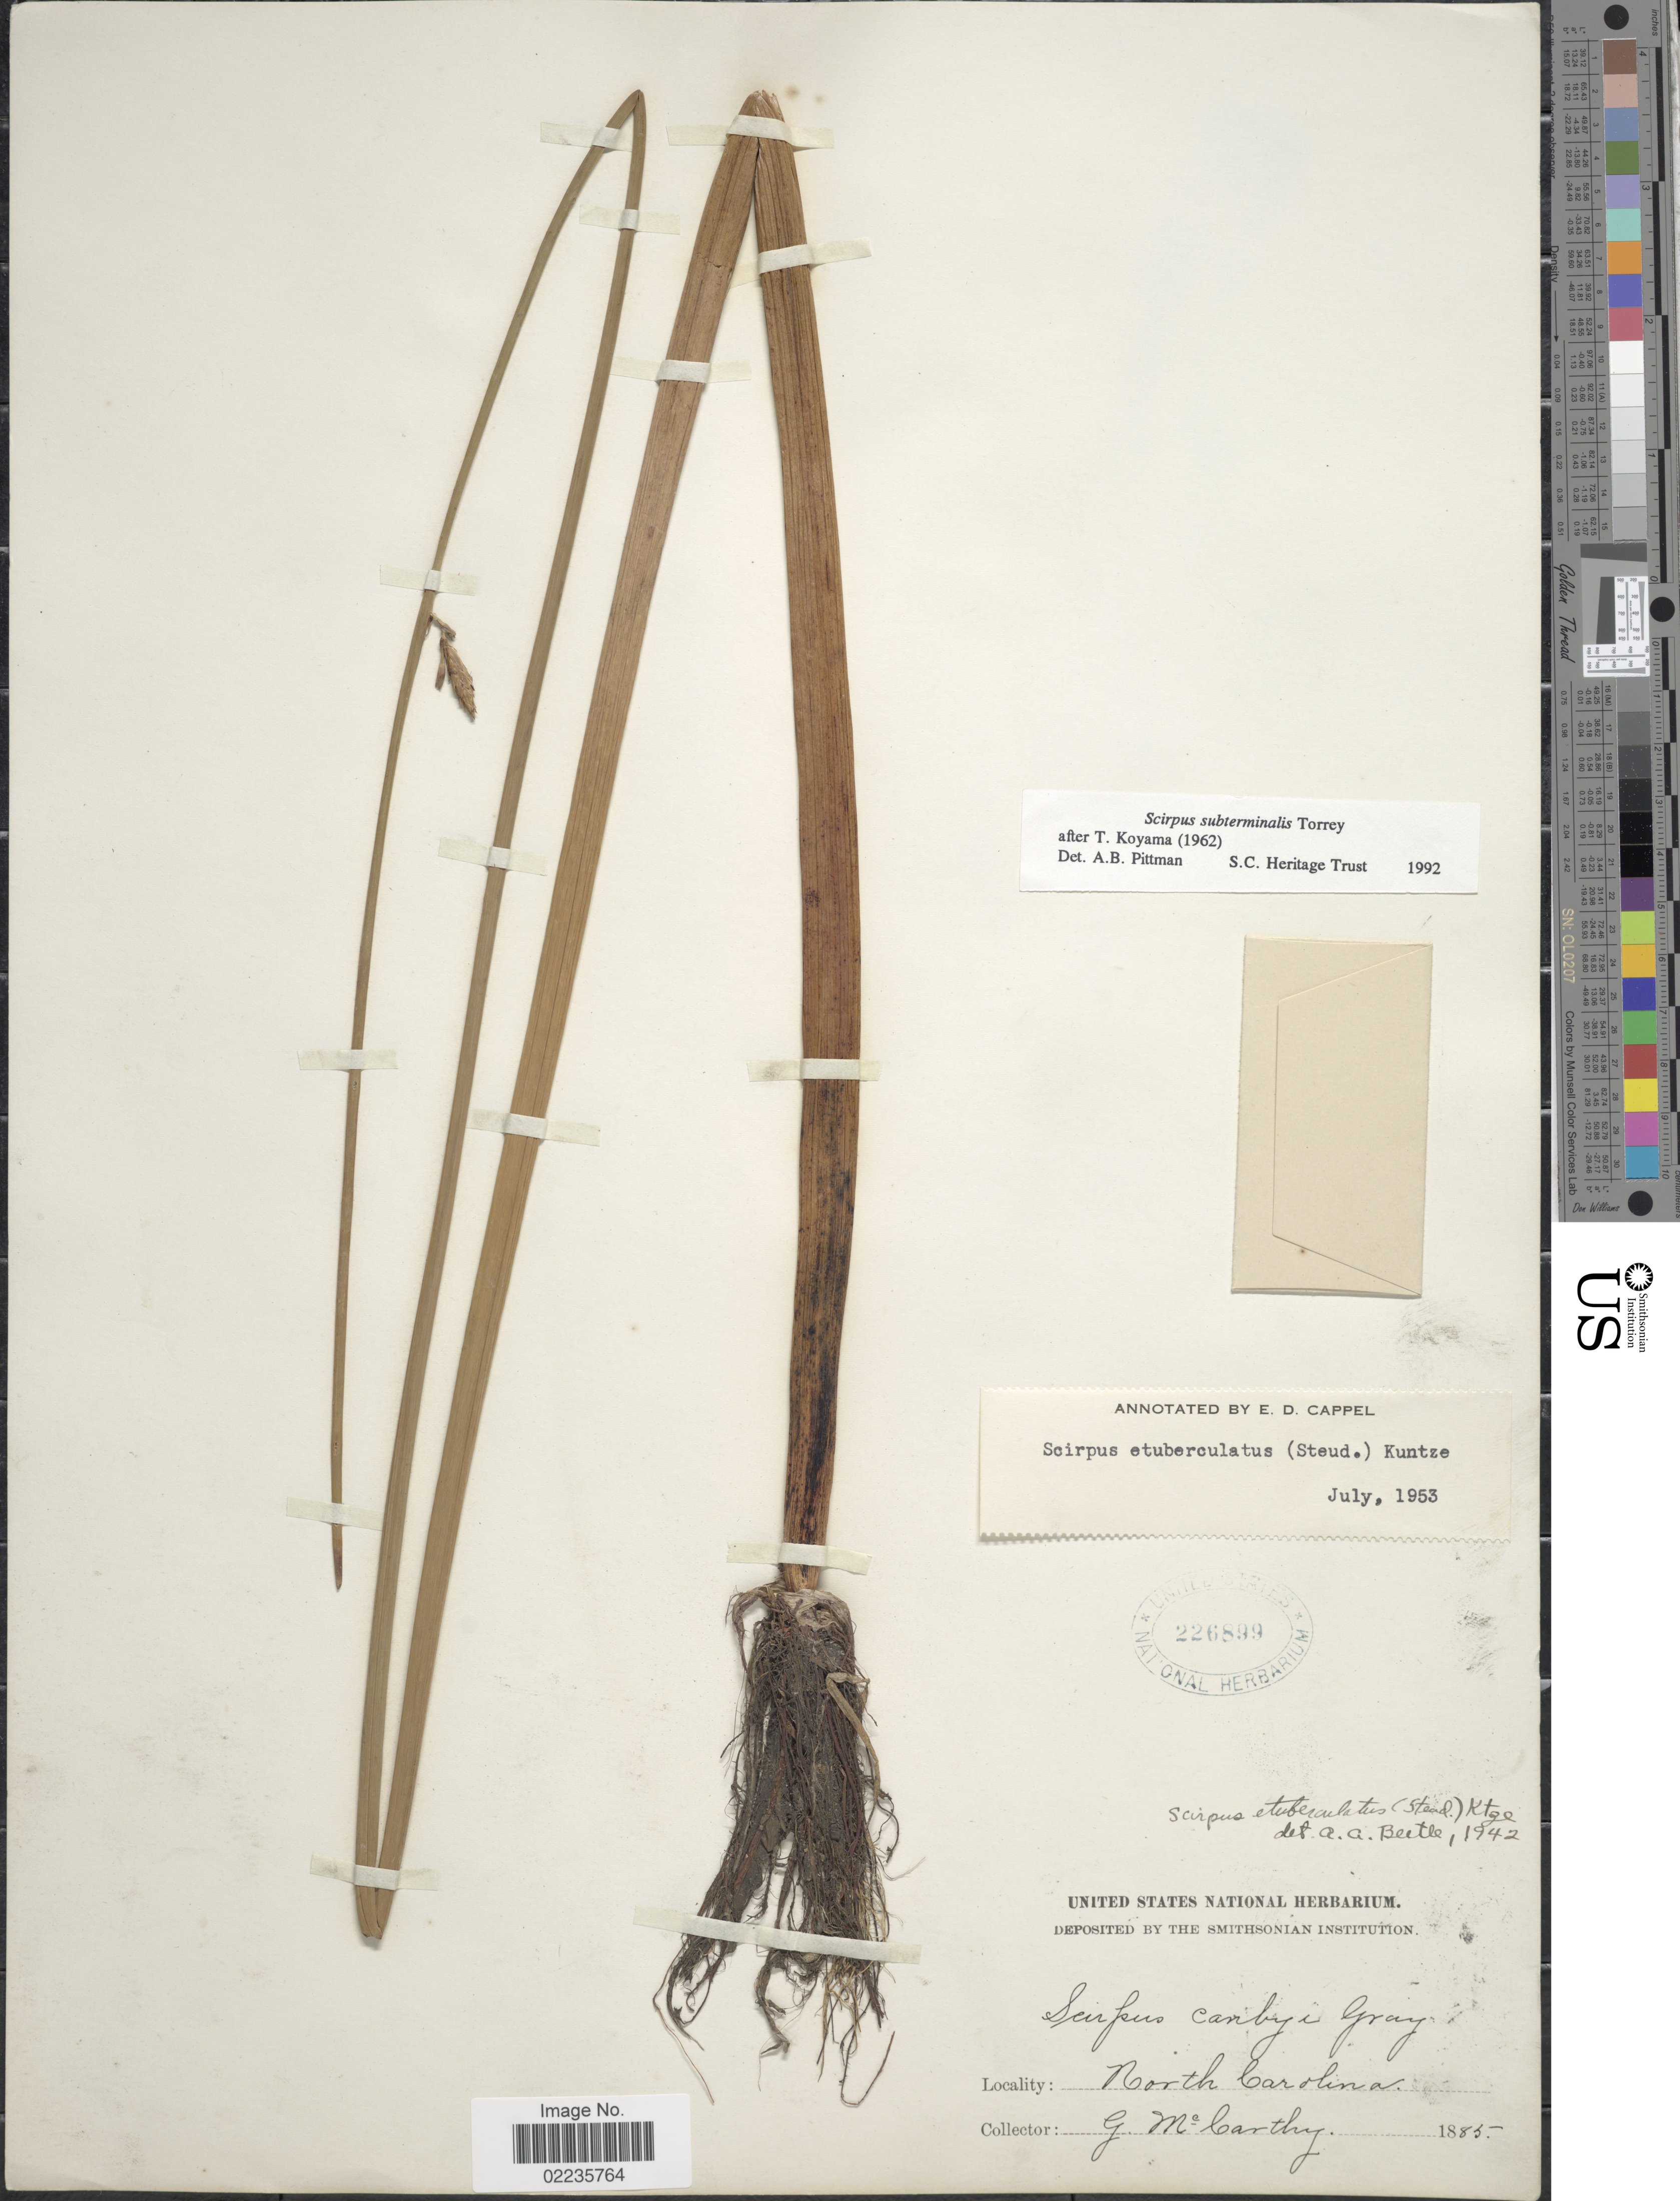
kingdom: Plantae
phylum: Tracheophyta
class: Liliopsida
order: Poales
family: Cyperaceae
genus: Schoenoplectus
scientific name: Schoenoplectus etuberculatus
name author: (Steud.) Soják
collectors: G. McCarthy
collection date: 1885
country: United States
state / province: North Carolina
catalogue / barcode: US 226899